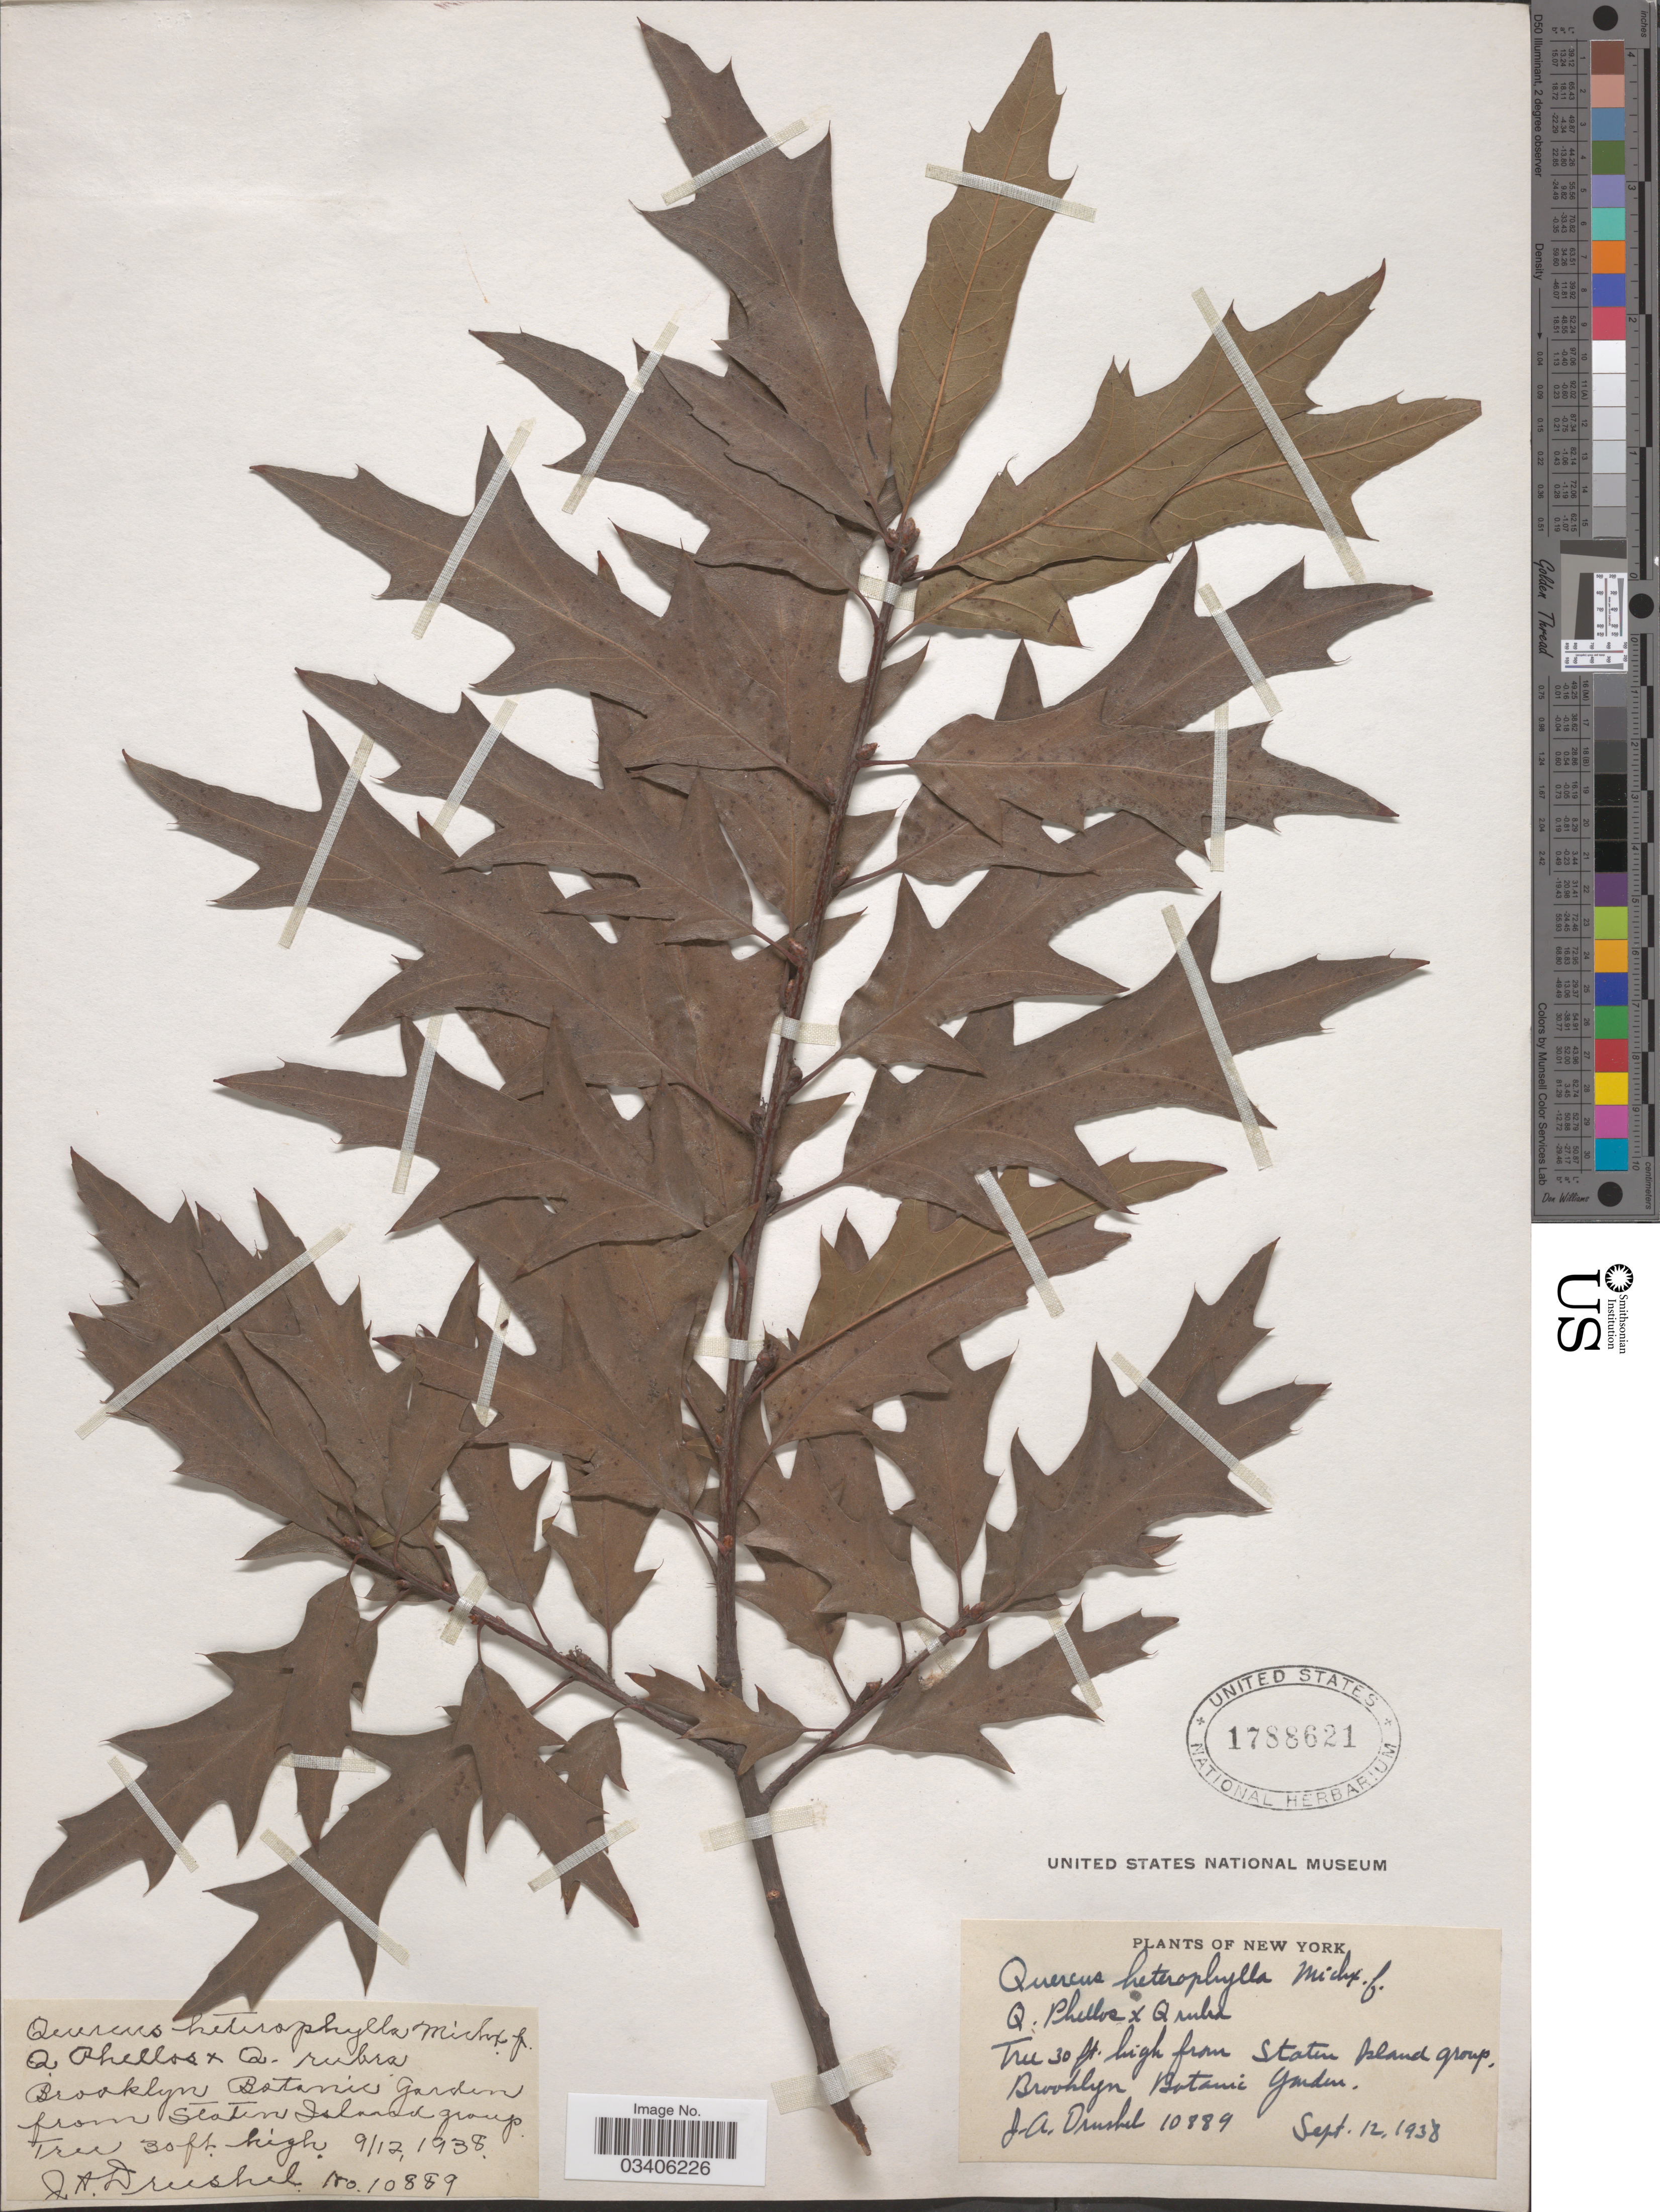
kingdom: Plantae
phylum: Tracheophyta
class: Magnoliopsida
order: Fagales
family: Fagaceae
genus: Quercus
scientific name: Quercus x heterophylla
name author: Michx.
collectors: J. A. Drushel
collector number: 10889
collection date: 1938-09-12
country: United States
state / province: New York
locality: Brooklyn Botanic Garden from Staten Island Group.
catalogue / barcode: US 1788621